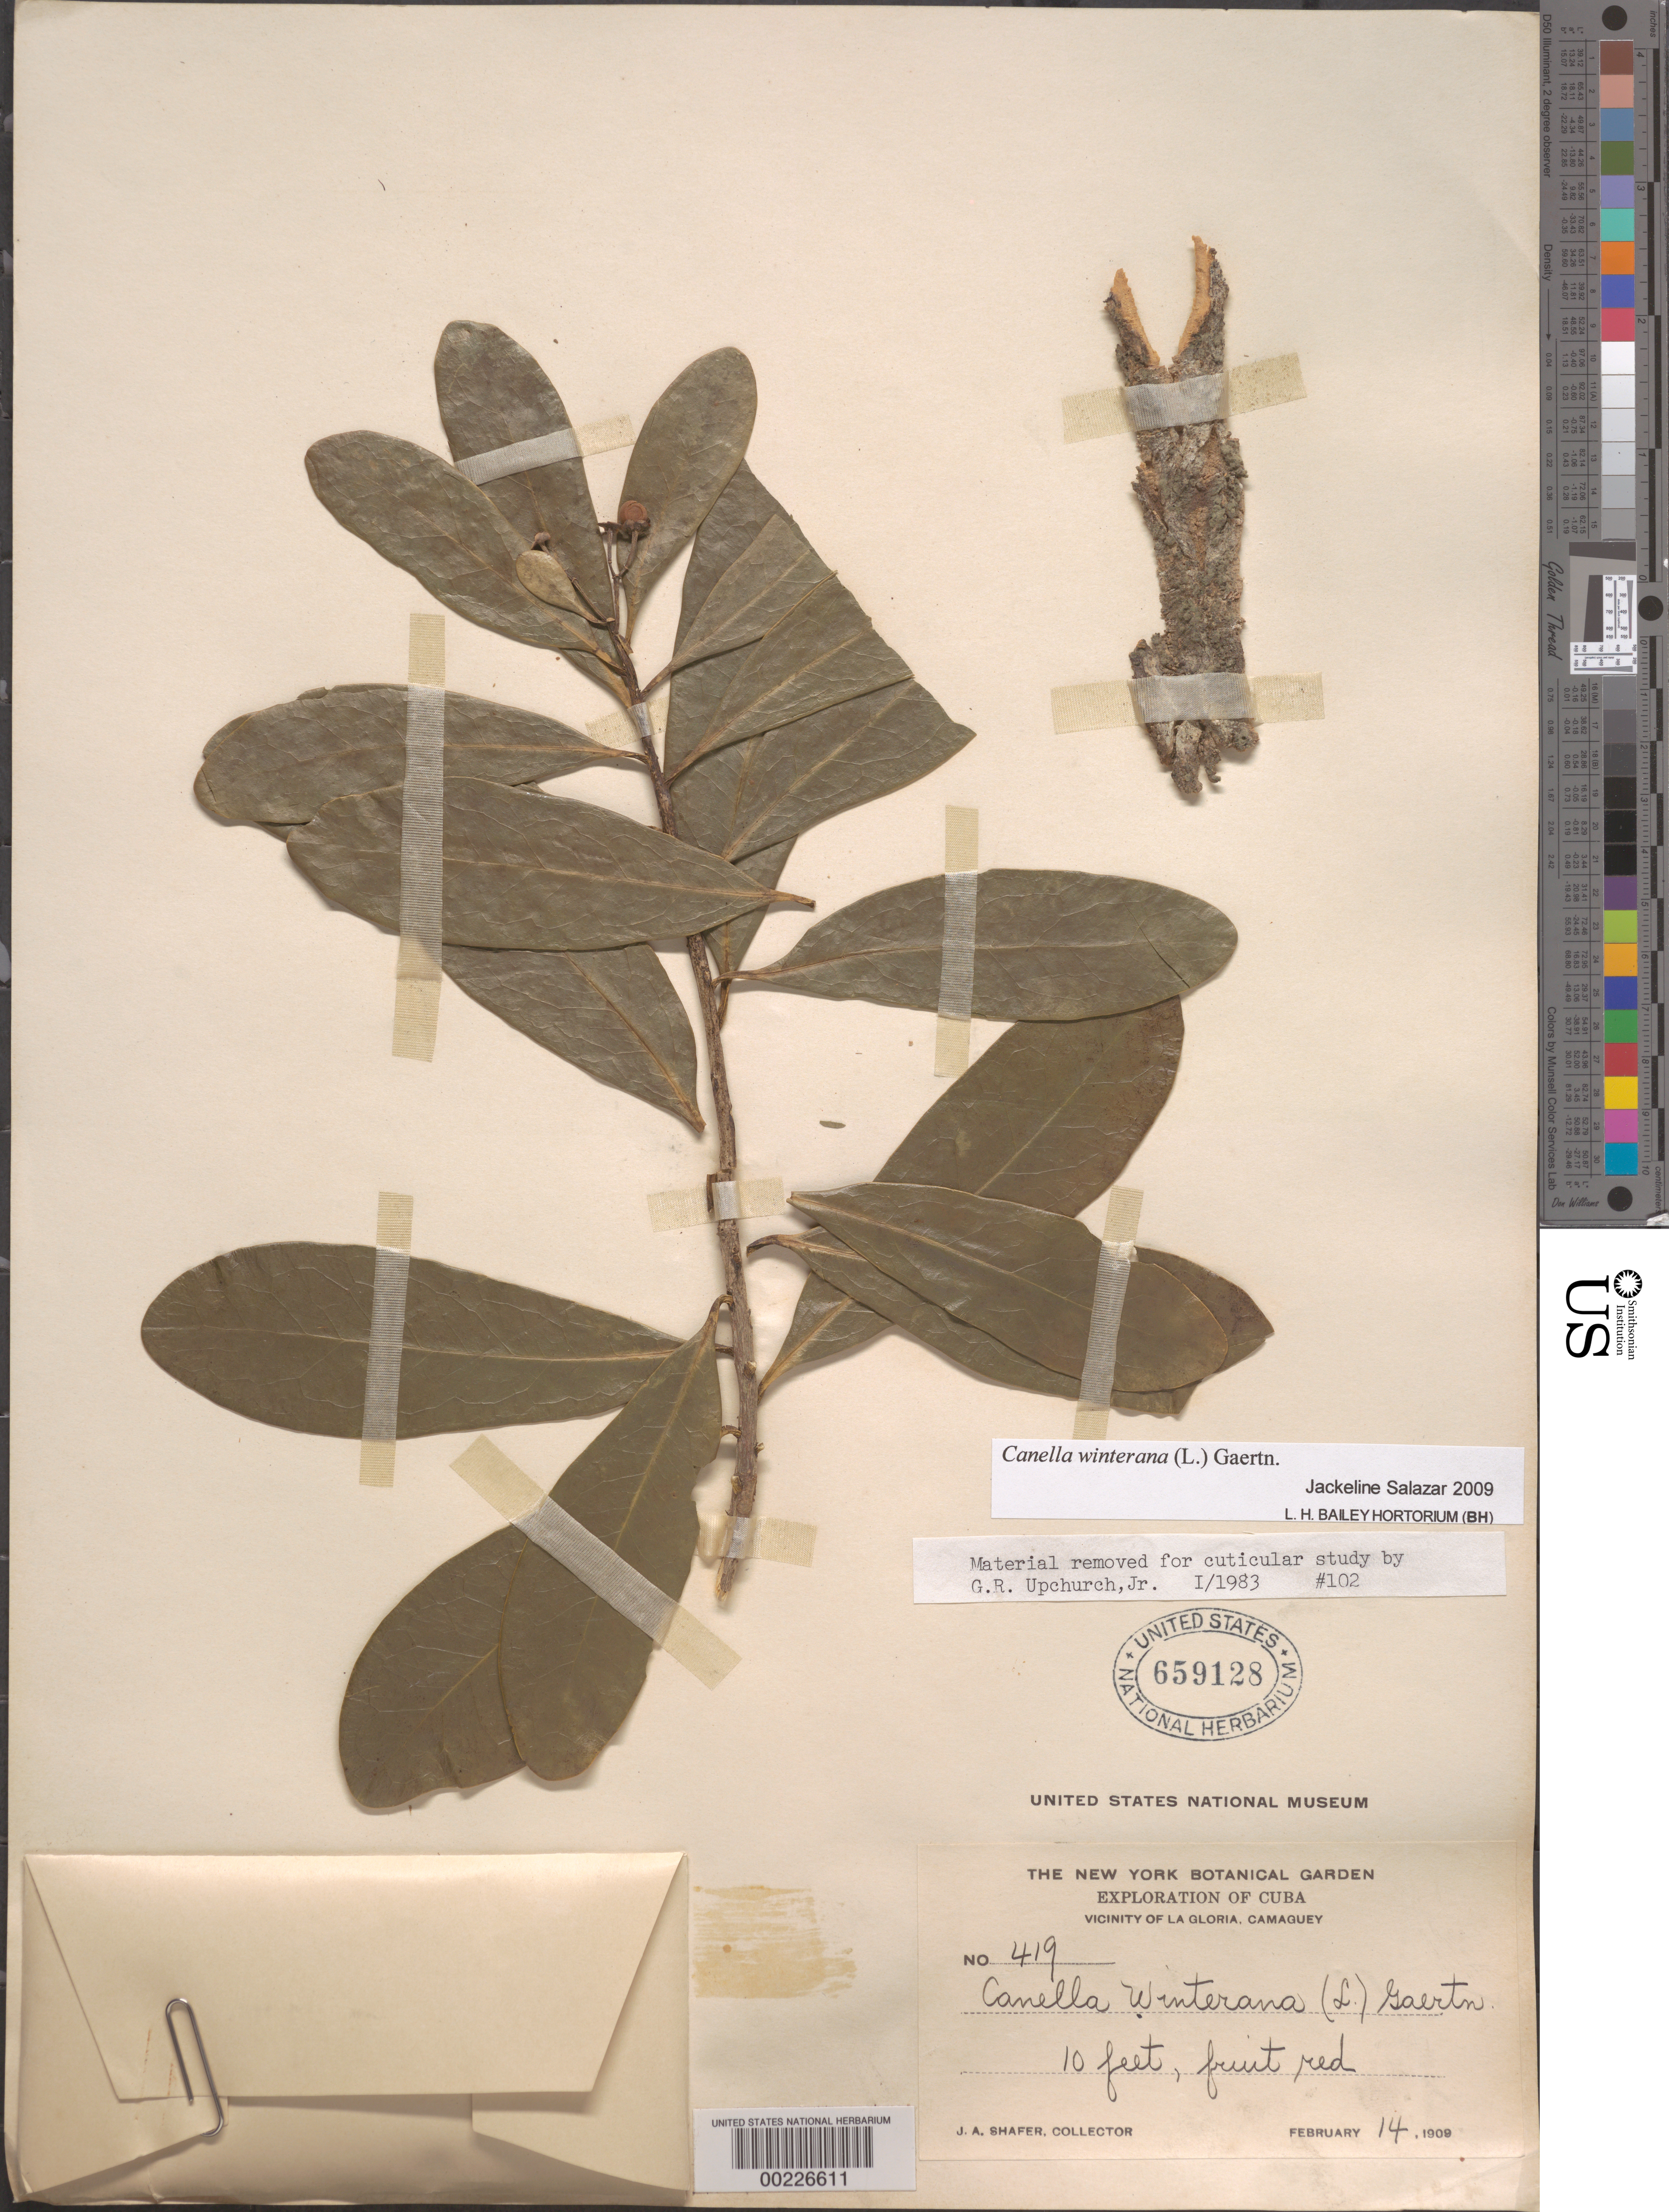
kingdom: Plantae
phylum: Tracheophyta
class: Magnoliopsida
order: Canellales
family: Canellaceae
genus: Canella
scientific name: Canella winterana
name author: (L.) Gaertn.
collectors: J. A. Shafer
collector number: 419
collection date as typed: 14 Feb 1909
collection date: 1909-02-14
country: Cuba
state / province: Camagüey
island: Greater Antilles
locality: Vicinity of La Gloria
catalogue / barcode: US 659128